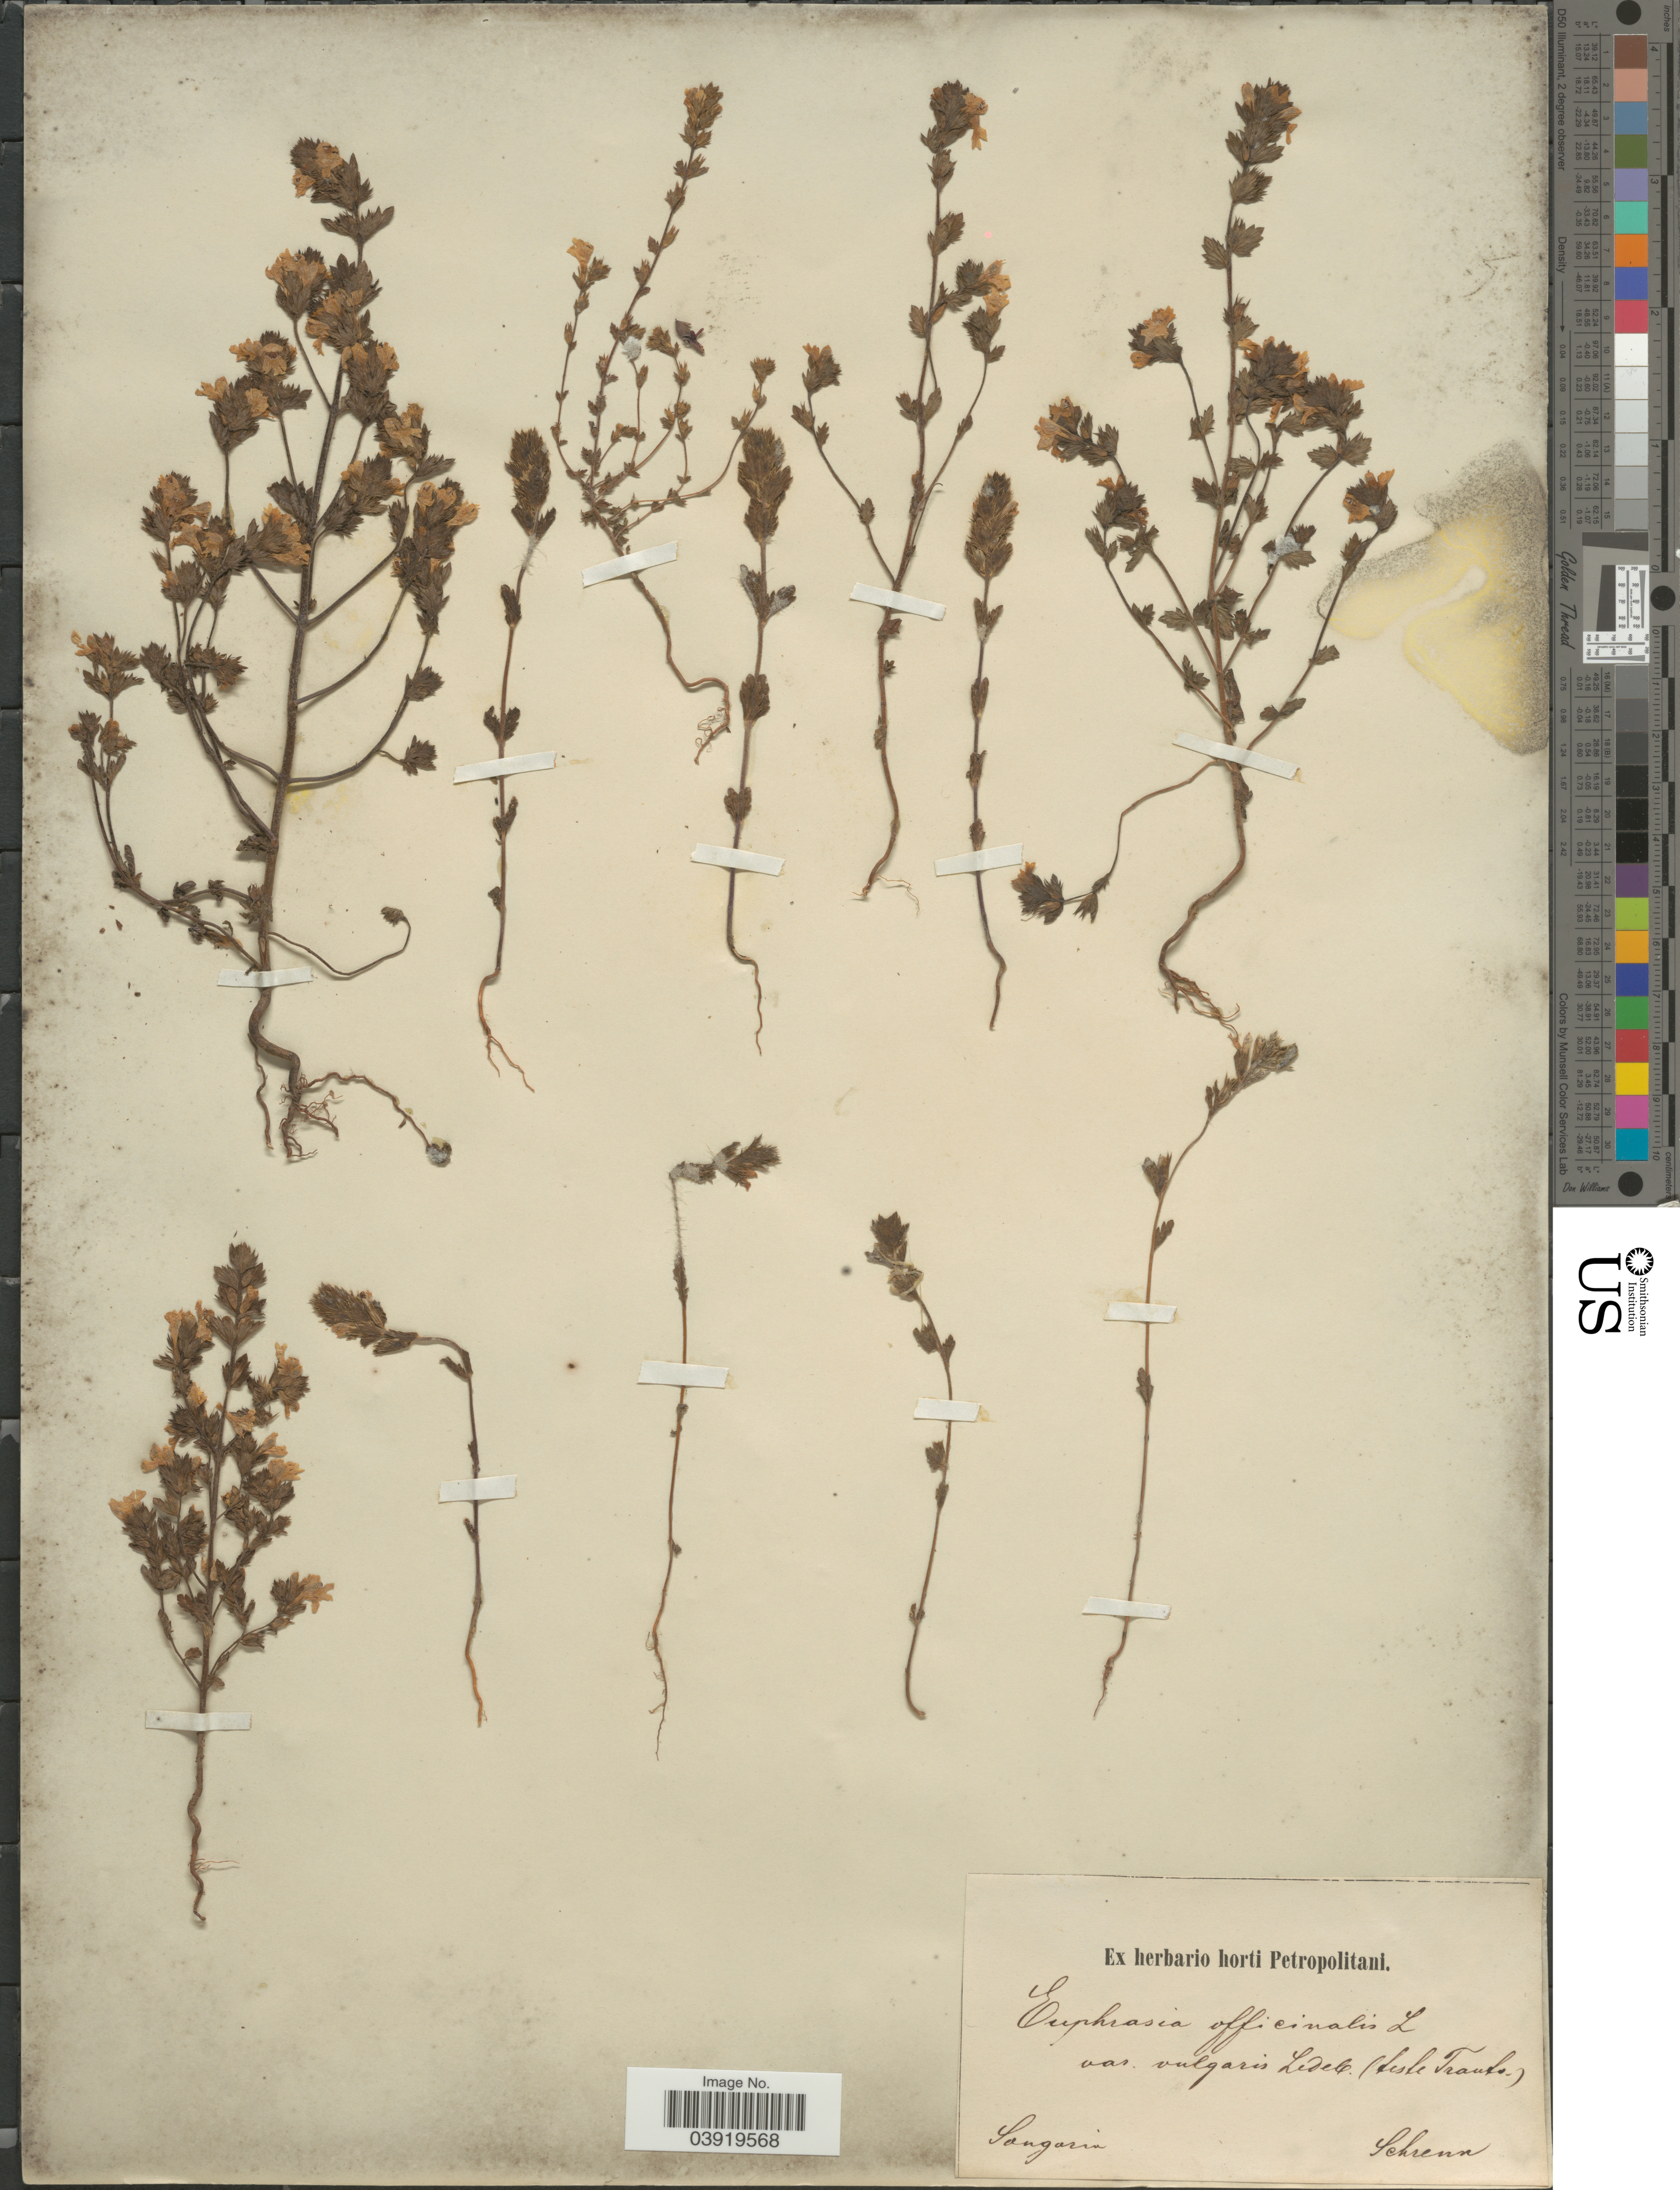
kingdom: Plantae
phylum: Tracheophyta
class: Magnoliopsida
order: Lamiales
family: Orobanchaceae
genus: Euphrasia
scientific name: Euphrasia officinalis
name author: L.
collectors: A.G. Schrenk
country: China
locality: Songoria.